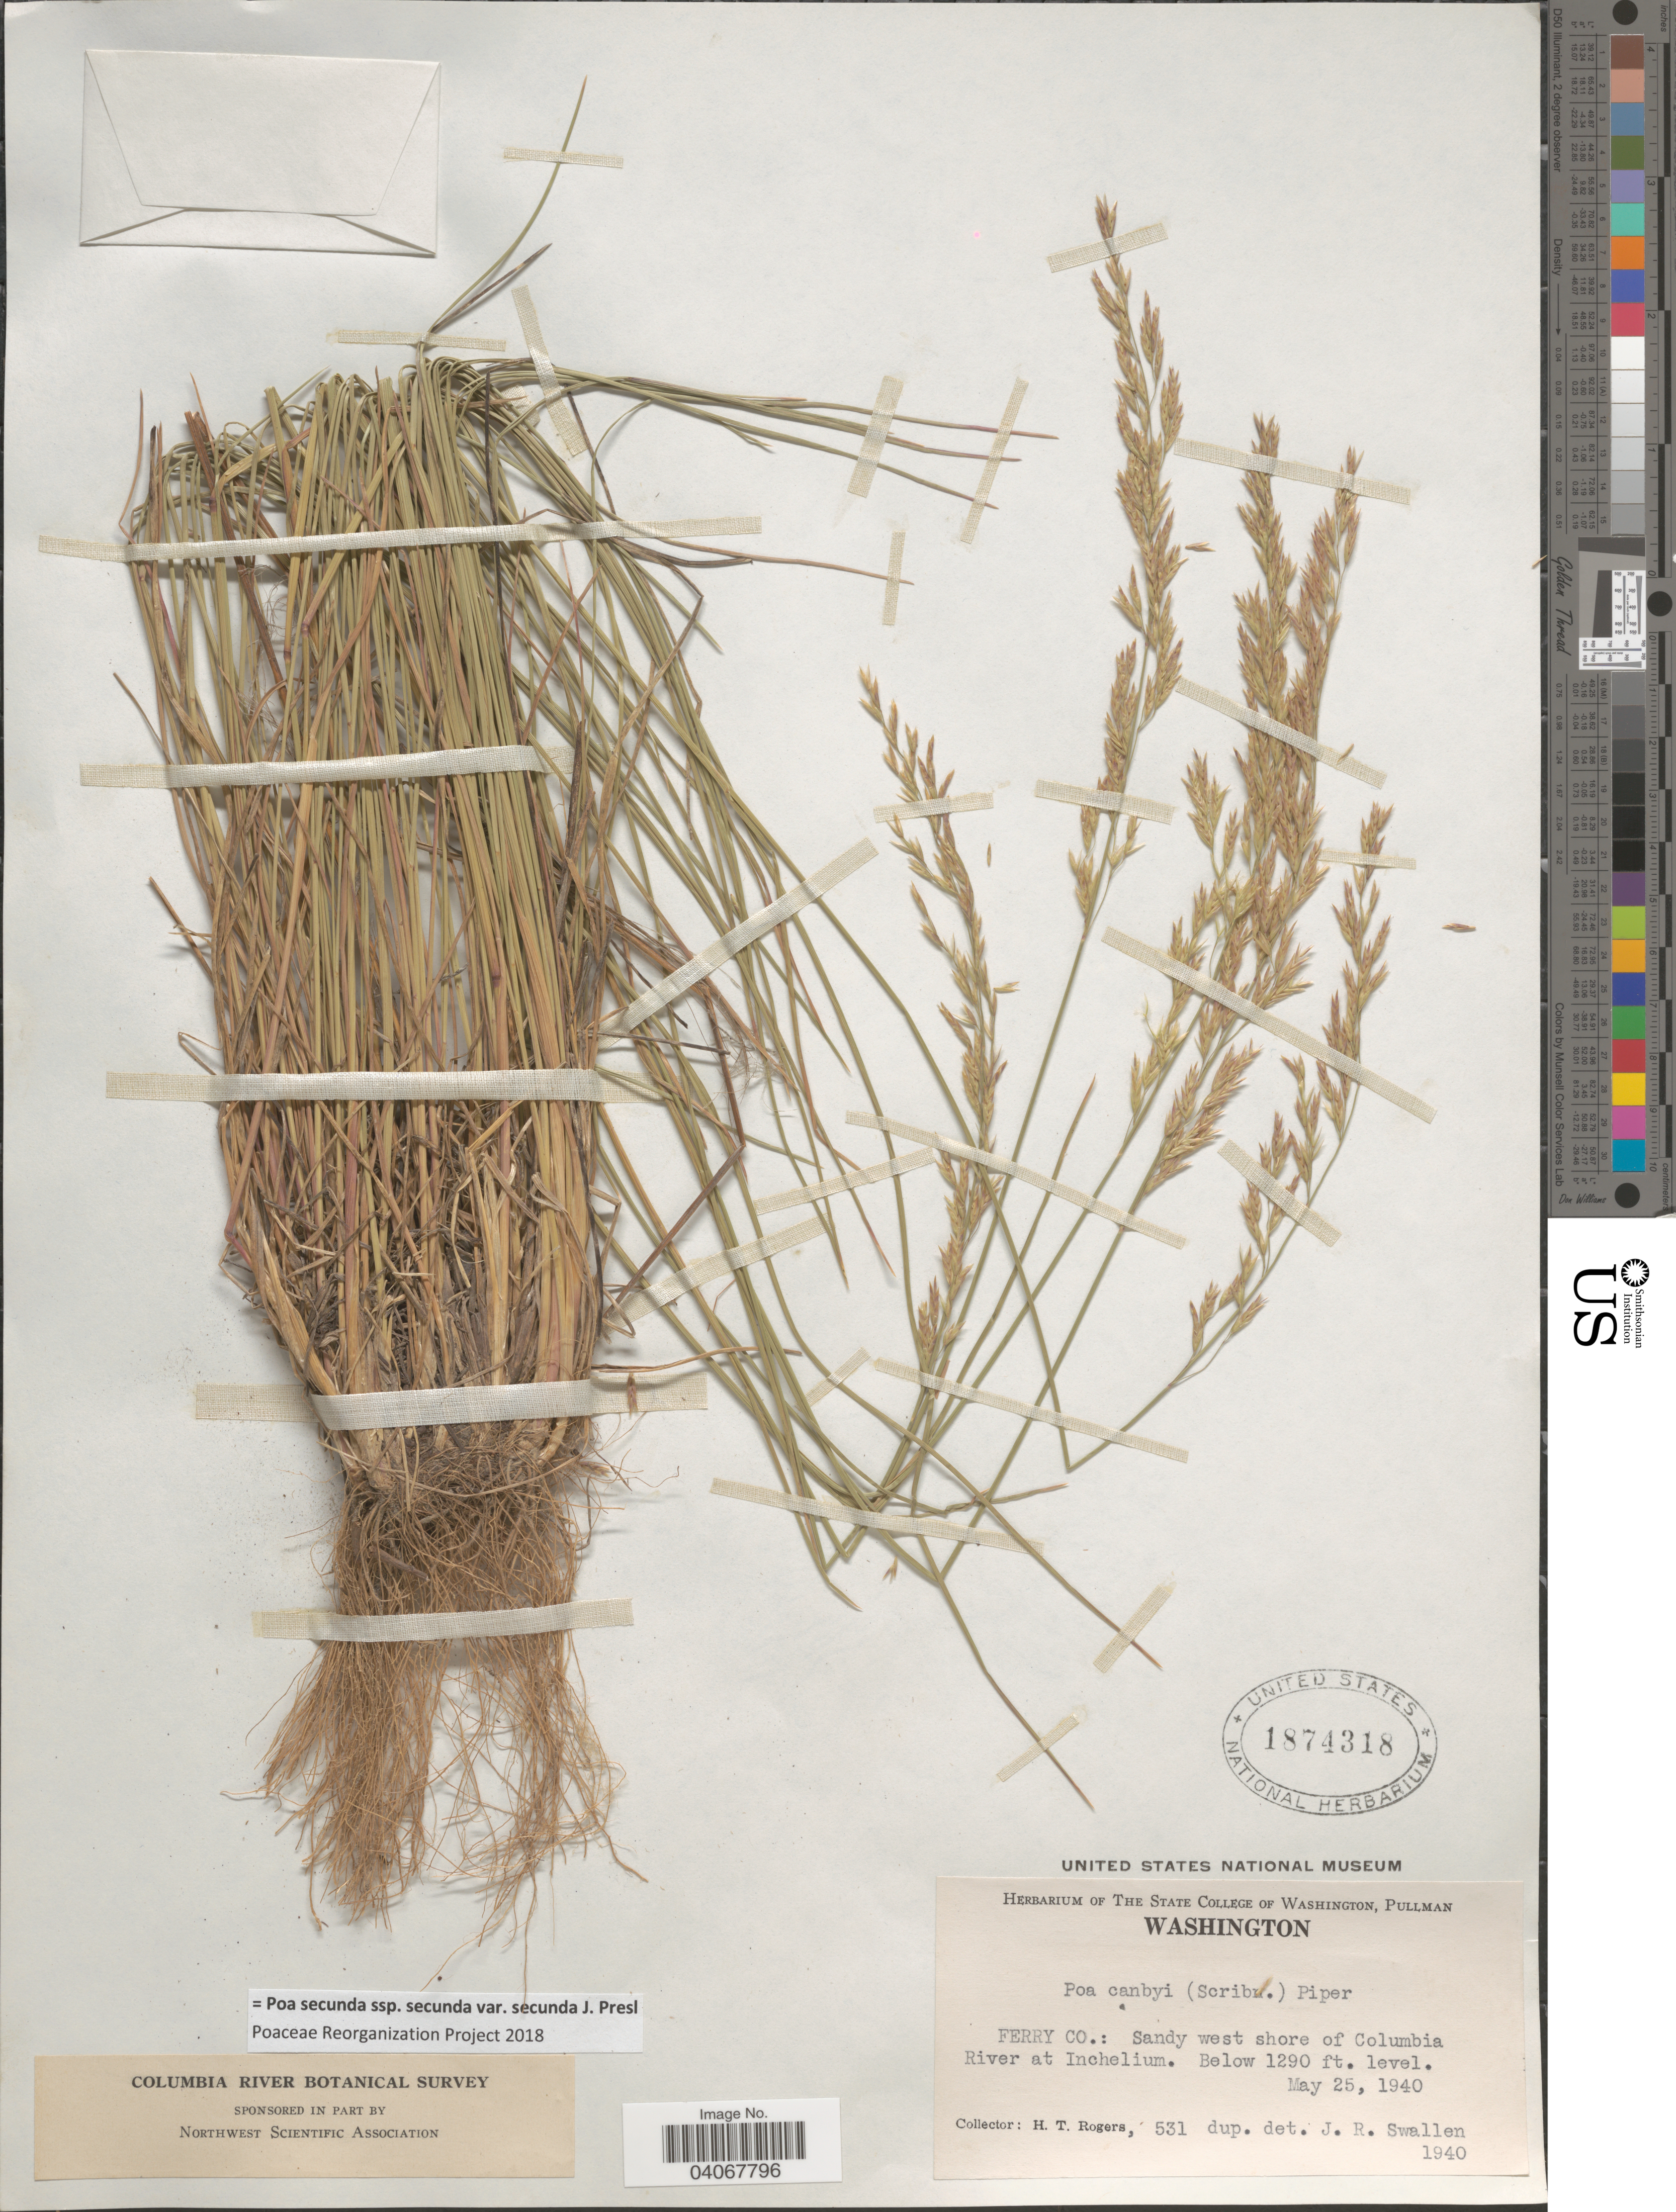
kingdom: Plantae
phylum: Tracheophyta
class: Liliopsida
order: Poales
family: Poaceae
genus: Poa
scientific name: Poa secunda subsp. secunda var. secunda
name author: J. Presl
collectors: H. Rogers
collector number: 531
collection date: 1940-05-25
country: United States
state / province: Washington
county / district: Ferry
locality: Ferry Co.: Sandy west shore of Columbia River at Inchelium.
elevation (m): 393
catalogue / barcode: US 1874318